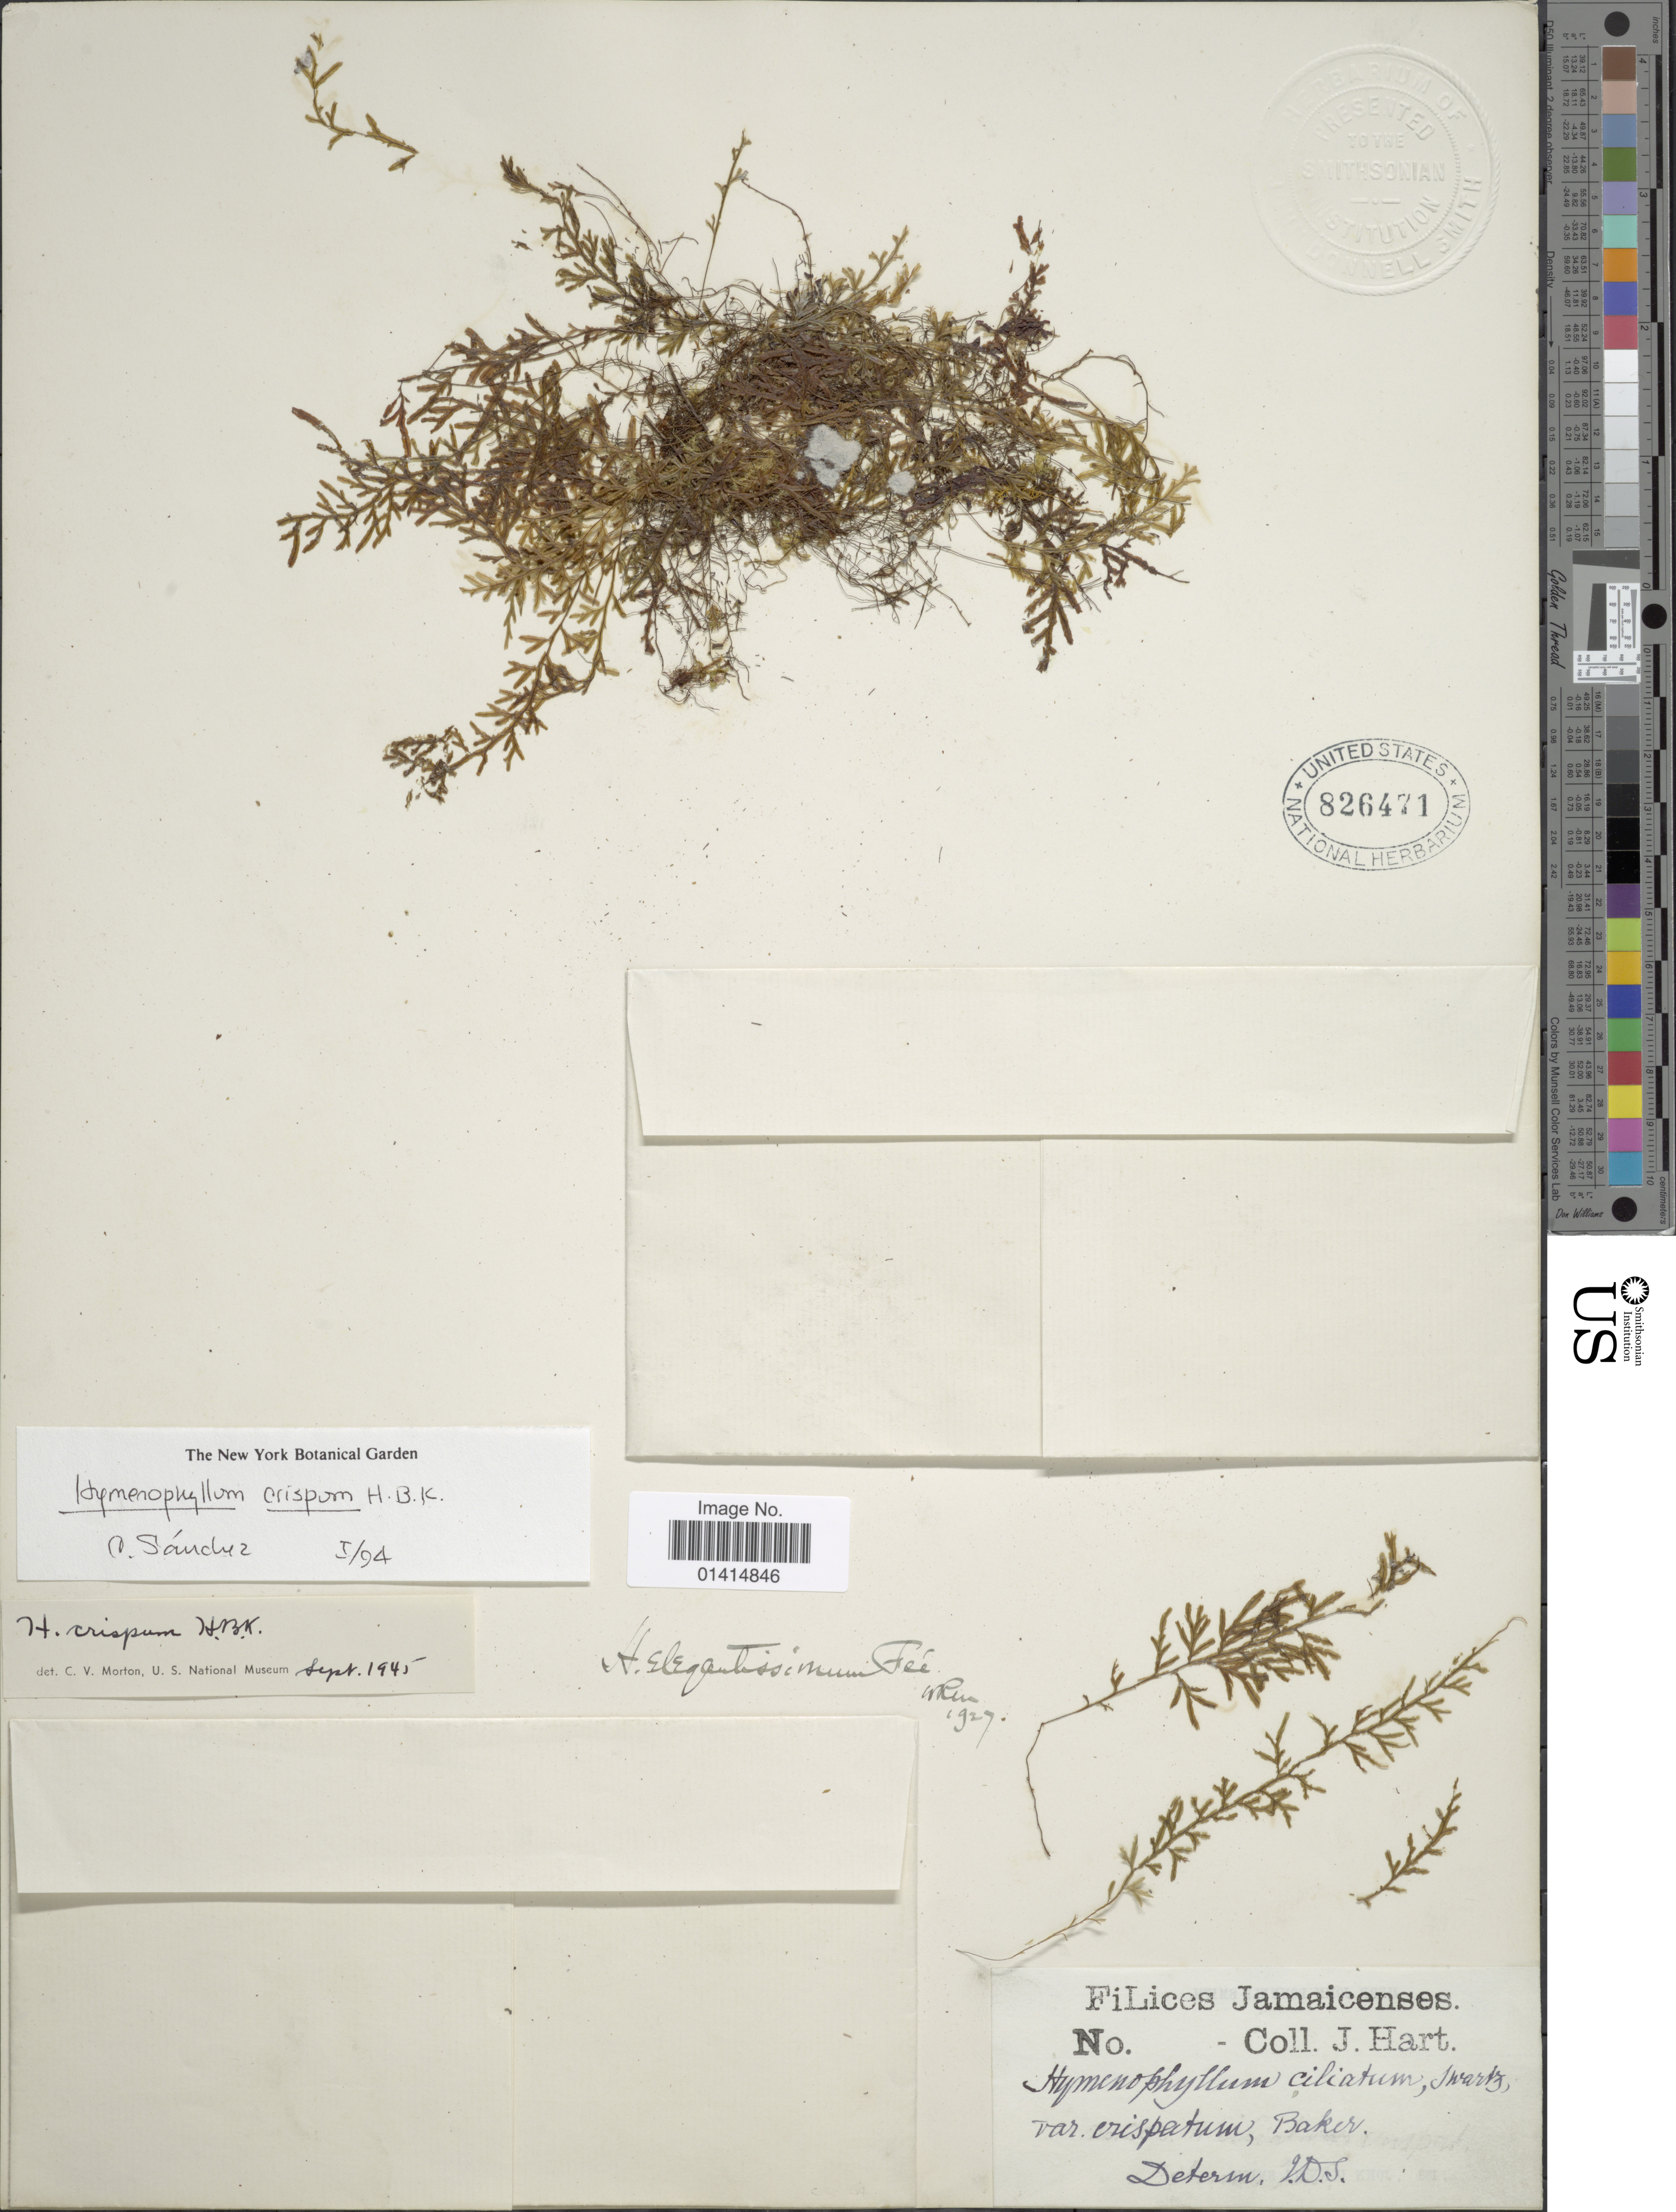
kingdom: Plantae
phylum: Tracheophyta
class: Polypodiopsida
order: Hymenophyllales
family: Hymenophyllaceae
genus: Hymenophyllum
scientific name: Hymenophyllum crispum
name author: Kunth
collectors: J. Hart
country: Jamaica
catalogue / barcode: US 826471